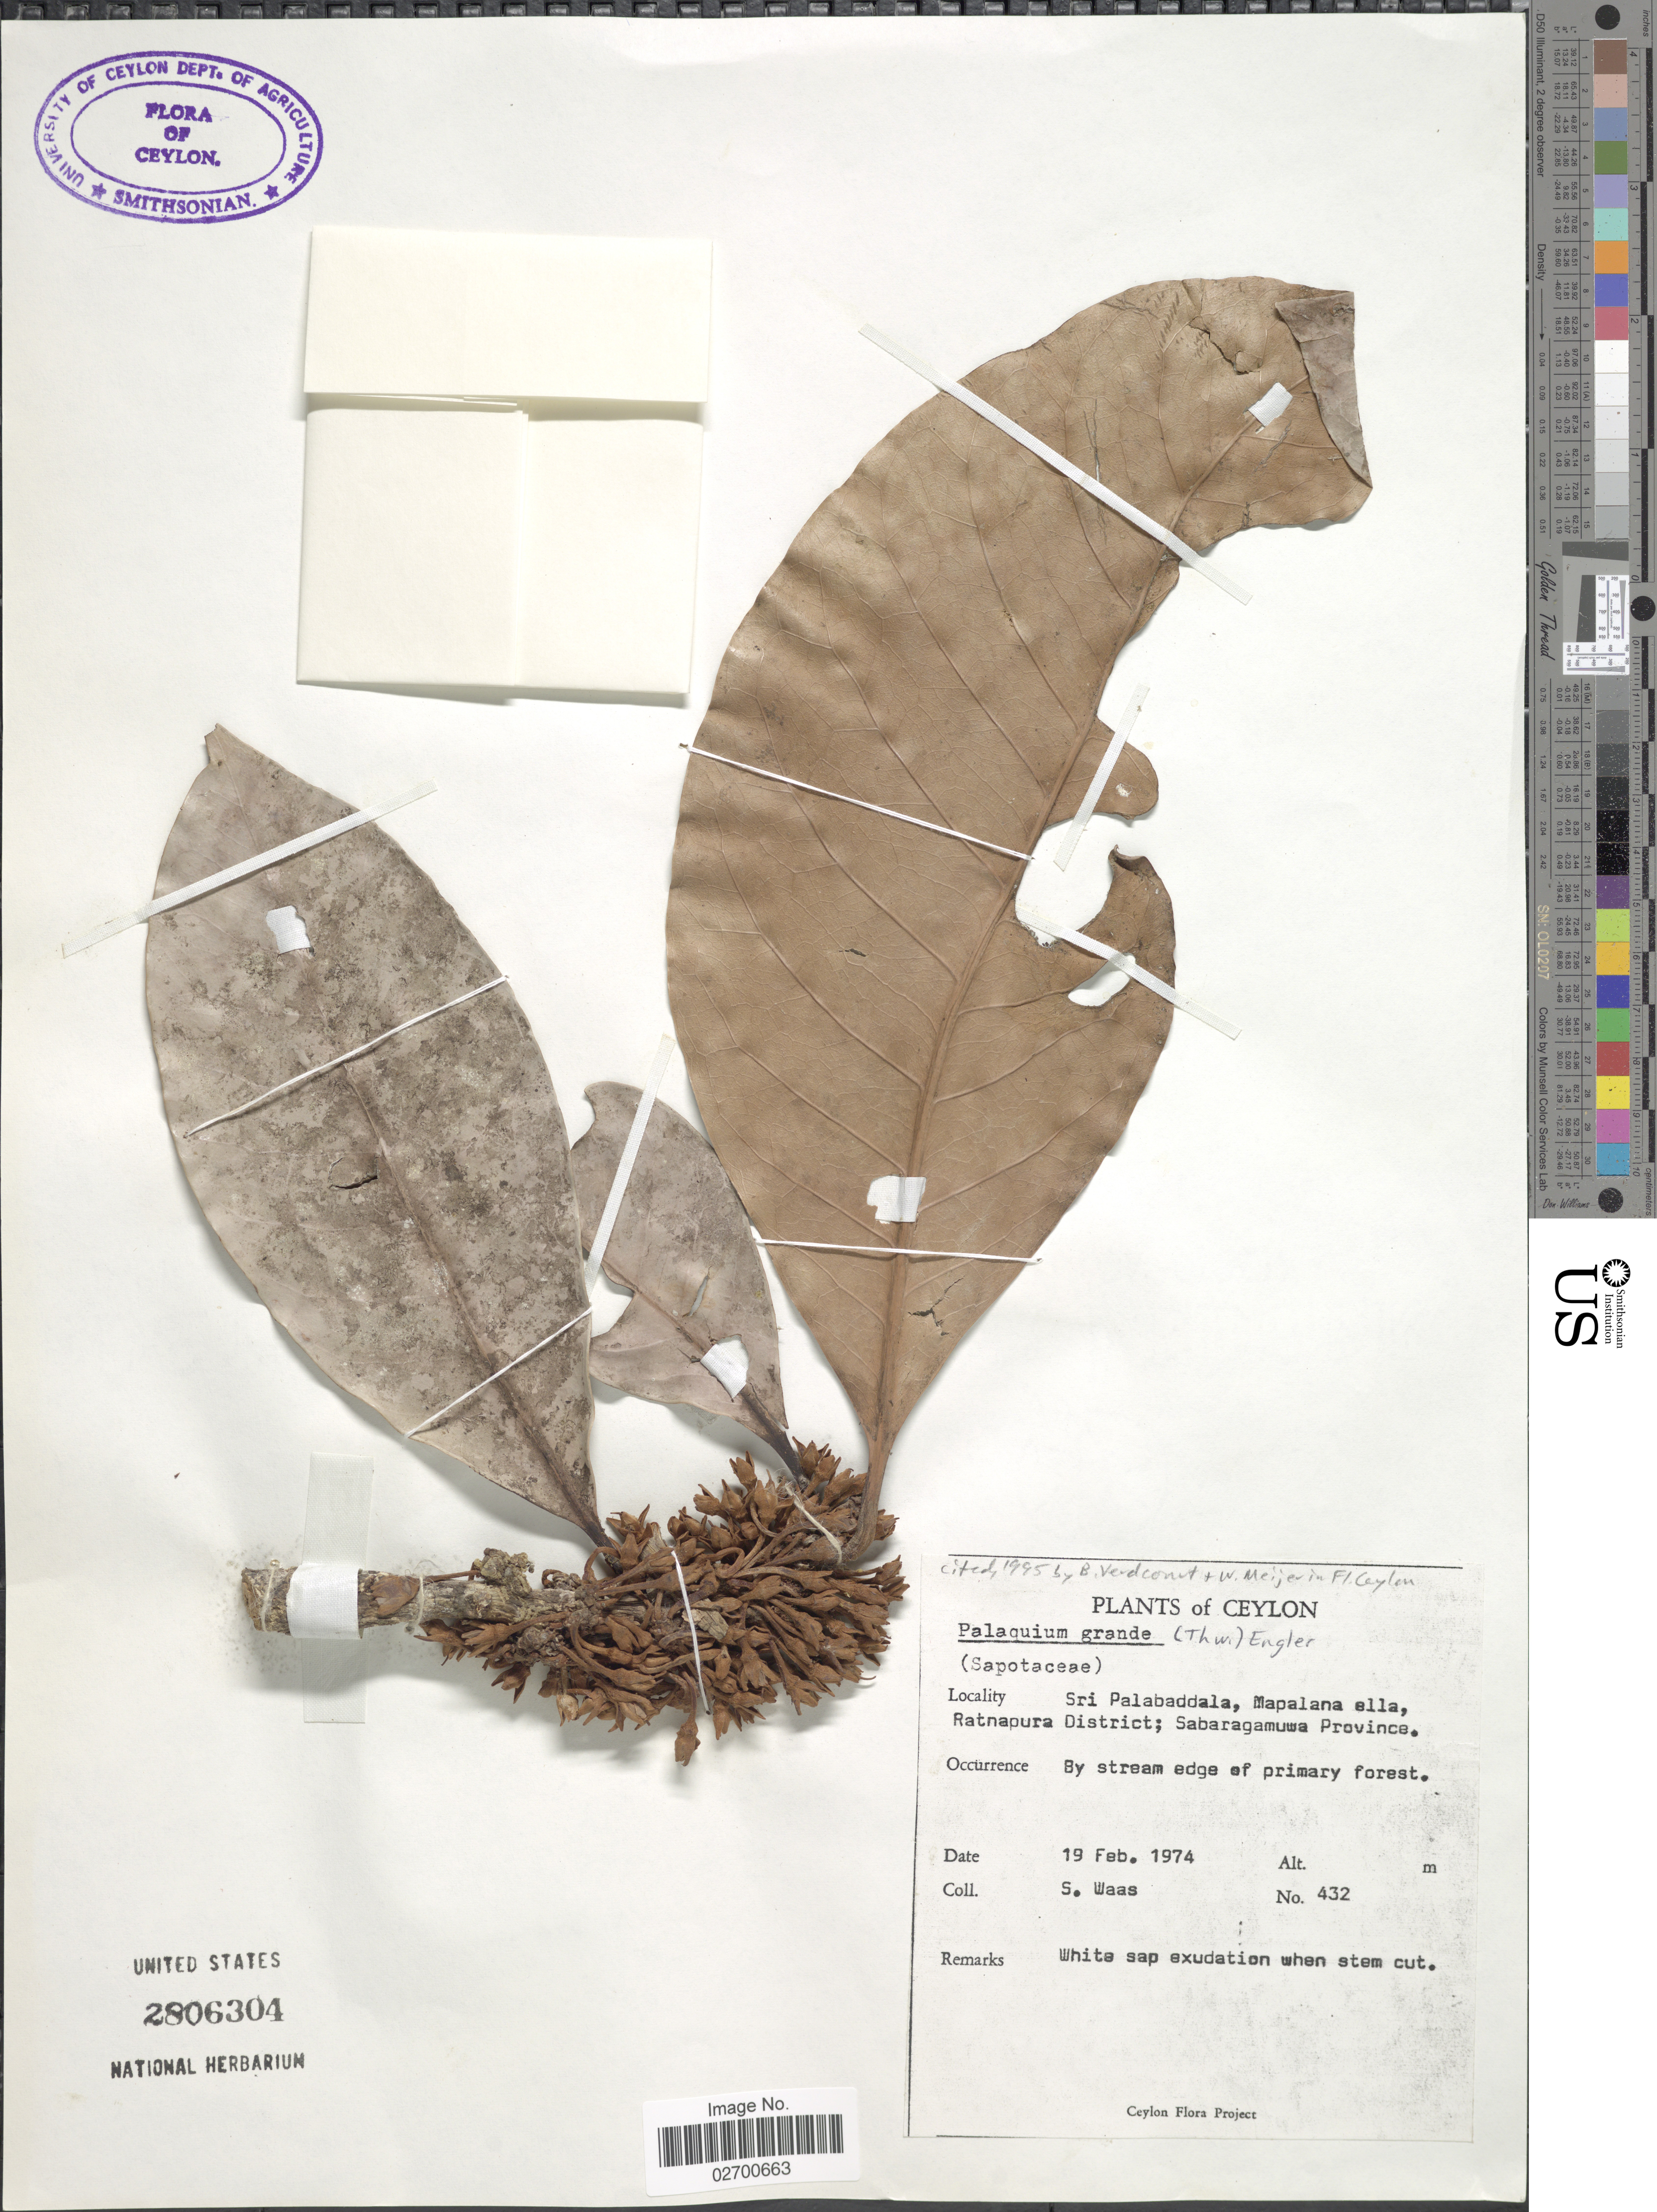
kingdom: Plantae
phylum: Tracheophyta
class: Magnoliopsida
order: Ericales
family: Sapotaceae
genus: Palaquium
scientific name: Palaquium grande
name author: (Thwaites) Engl.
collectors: S. Waas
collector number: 432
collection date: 1974-02-19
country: Sri Lanka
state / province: Sabaragamuwa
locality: Ceylon, Sri Palabaddala, Mapalana ella, Ratnapura District; Sabaragamuwa Province. Ceylon, By stream edge of primary forest.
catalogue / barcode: US 2806304